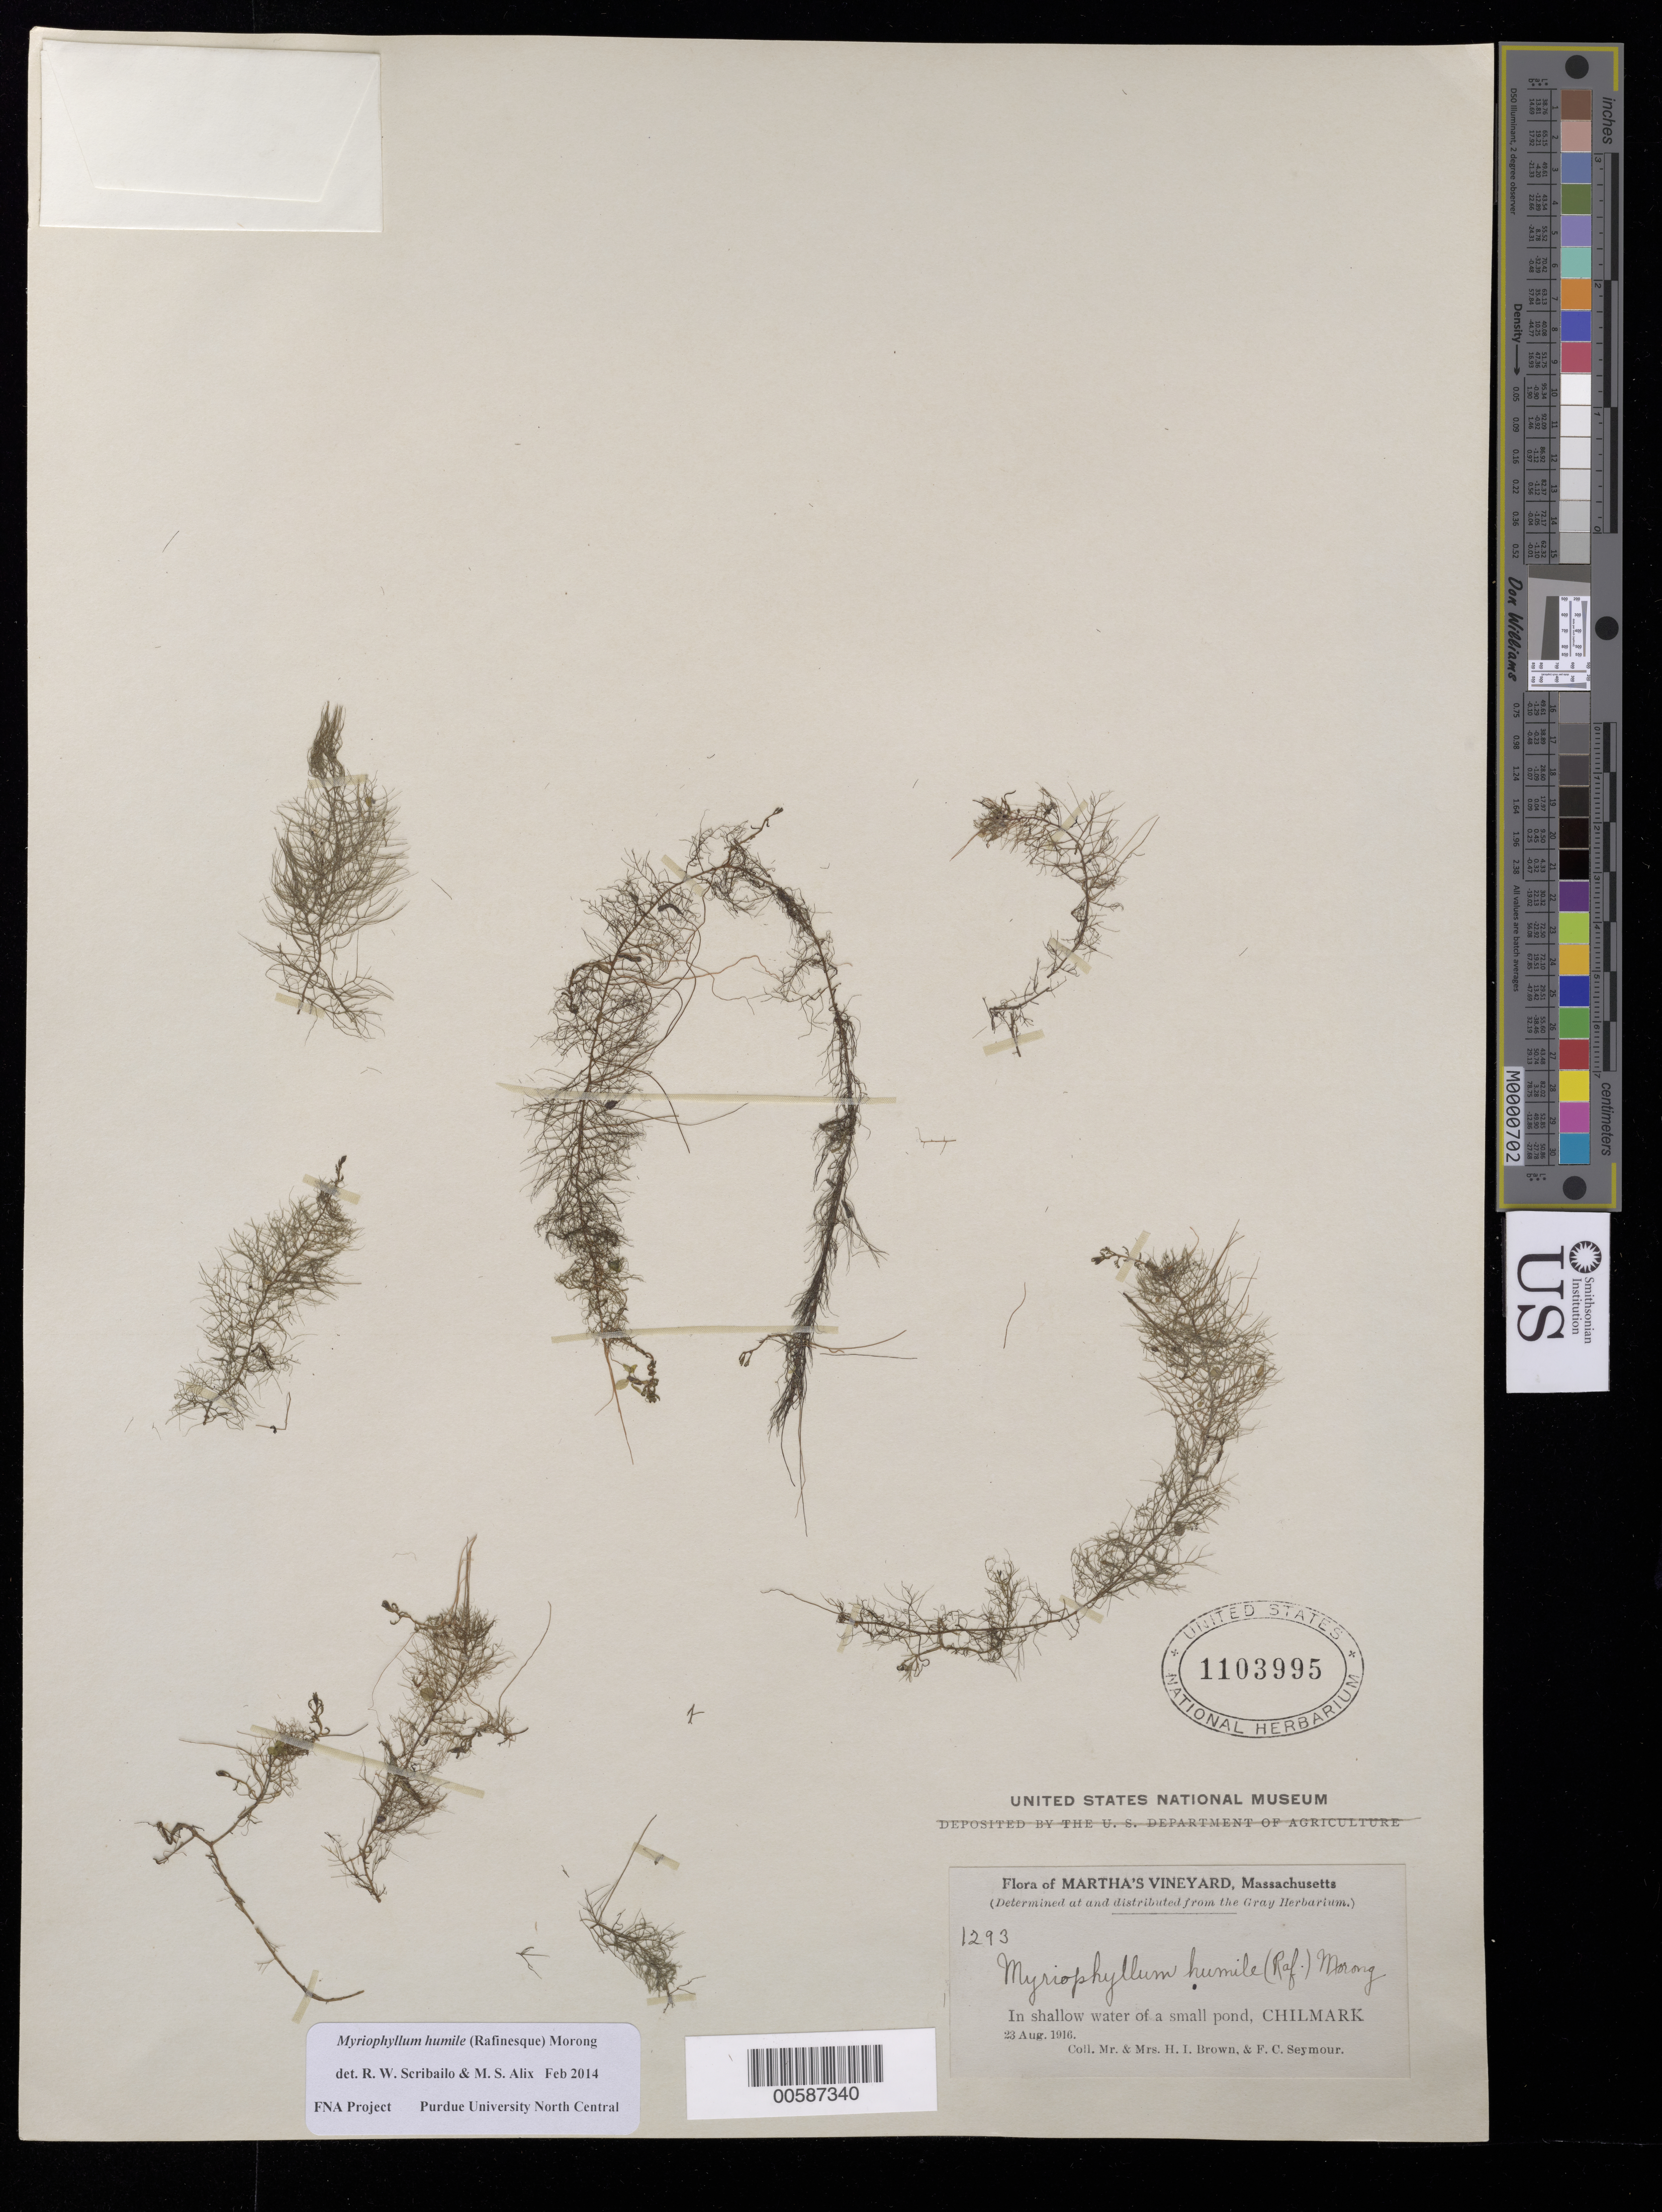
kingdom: Plantae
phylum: Tracheophyta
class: Magnoliopsida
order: Saxifragales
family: Haloragaceae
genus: Myriophyllum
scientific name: Myriophyllum humile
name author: (Raf.) Morong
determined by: Scribailo, R. W.; Alix, M. S.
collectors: H. L. Brown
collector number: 1293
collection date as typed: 23 Aug 1916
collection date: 1916-08-23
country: United States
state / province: Massachusetts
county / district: Dukes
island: Martha's Vineyard Island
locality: Chilmark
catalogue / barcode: US 1103995